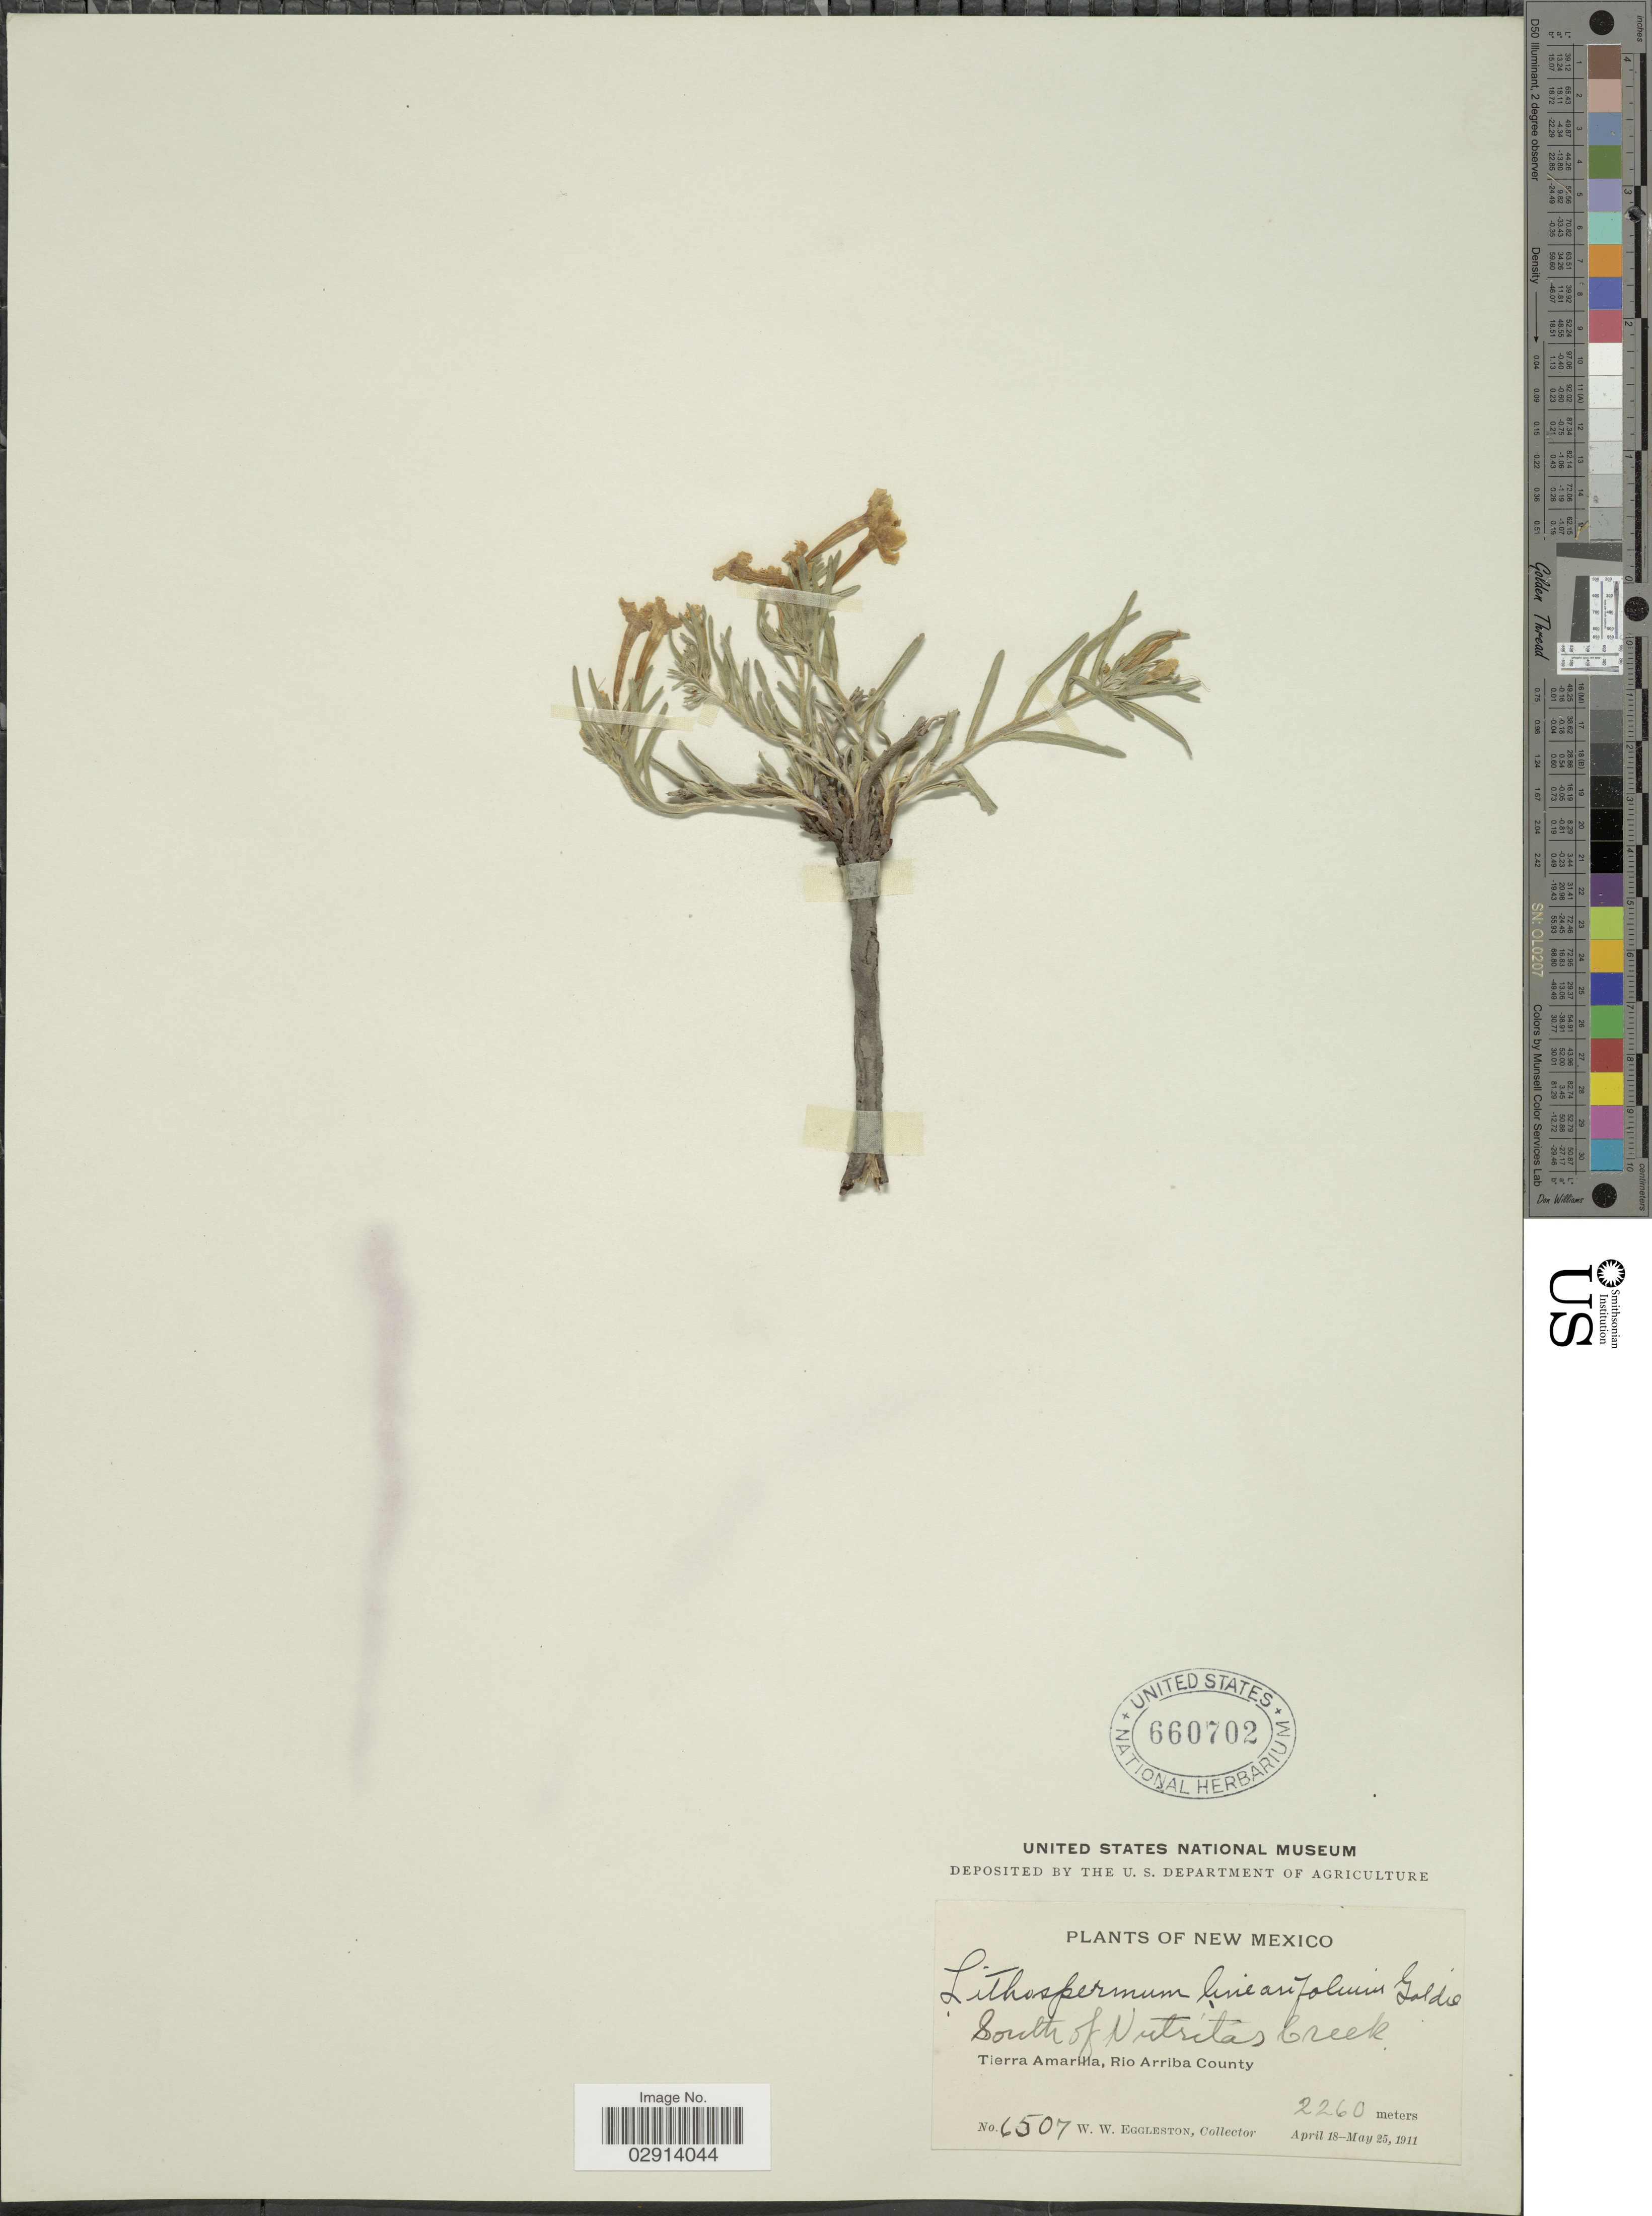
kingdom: Plantae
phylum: Tracheophyta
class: Magnoliopsida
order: Boraginales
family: Boraginaceae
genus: Lithospermum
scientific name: Lithospermum incisum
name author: Lehm.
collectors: W. W. Eggleston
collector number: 6507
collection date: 1911-04-18/1911-05-25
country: United States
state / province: New Mexico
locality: South of Nutritas Creek. Tierra Amarilla, Rio Arriba County.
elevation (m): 2260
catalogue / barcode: US 660702